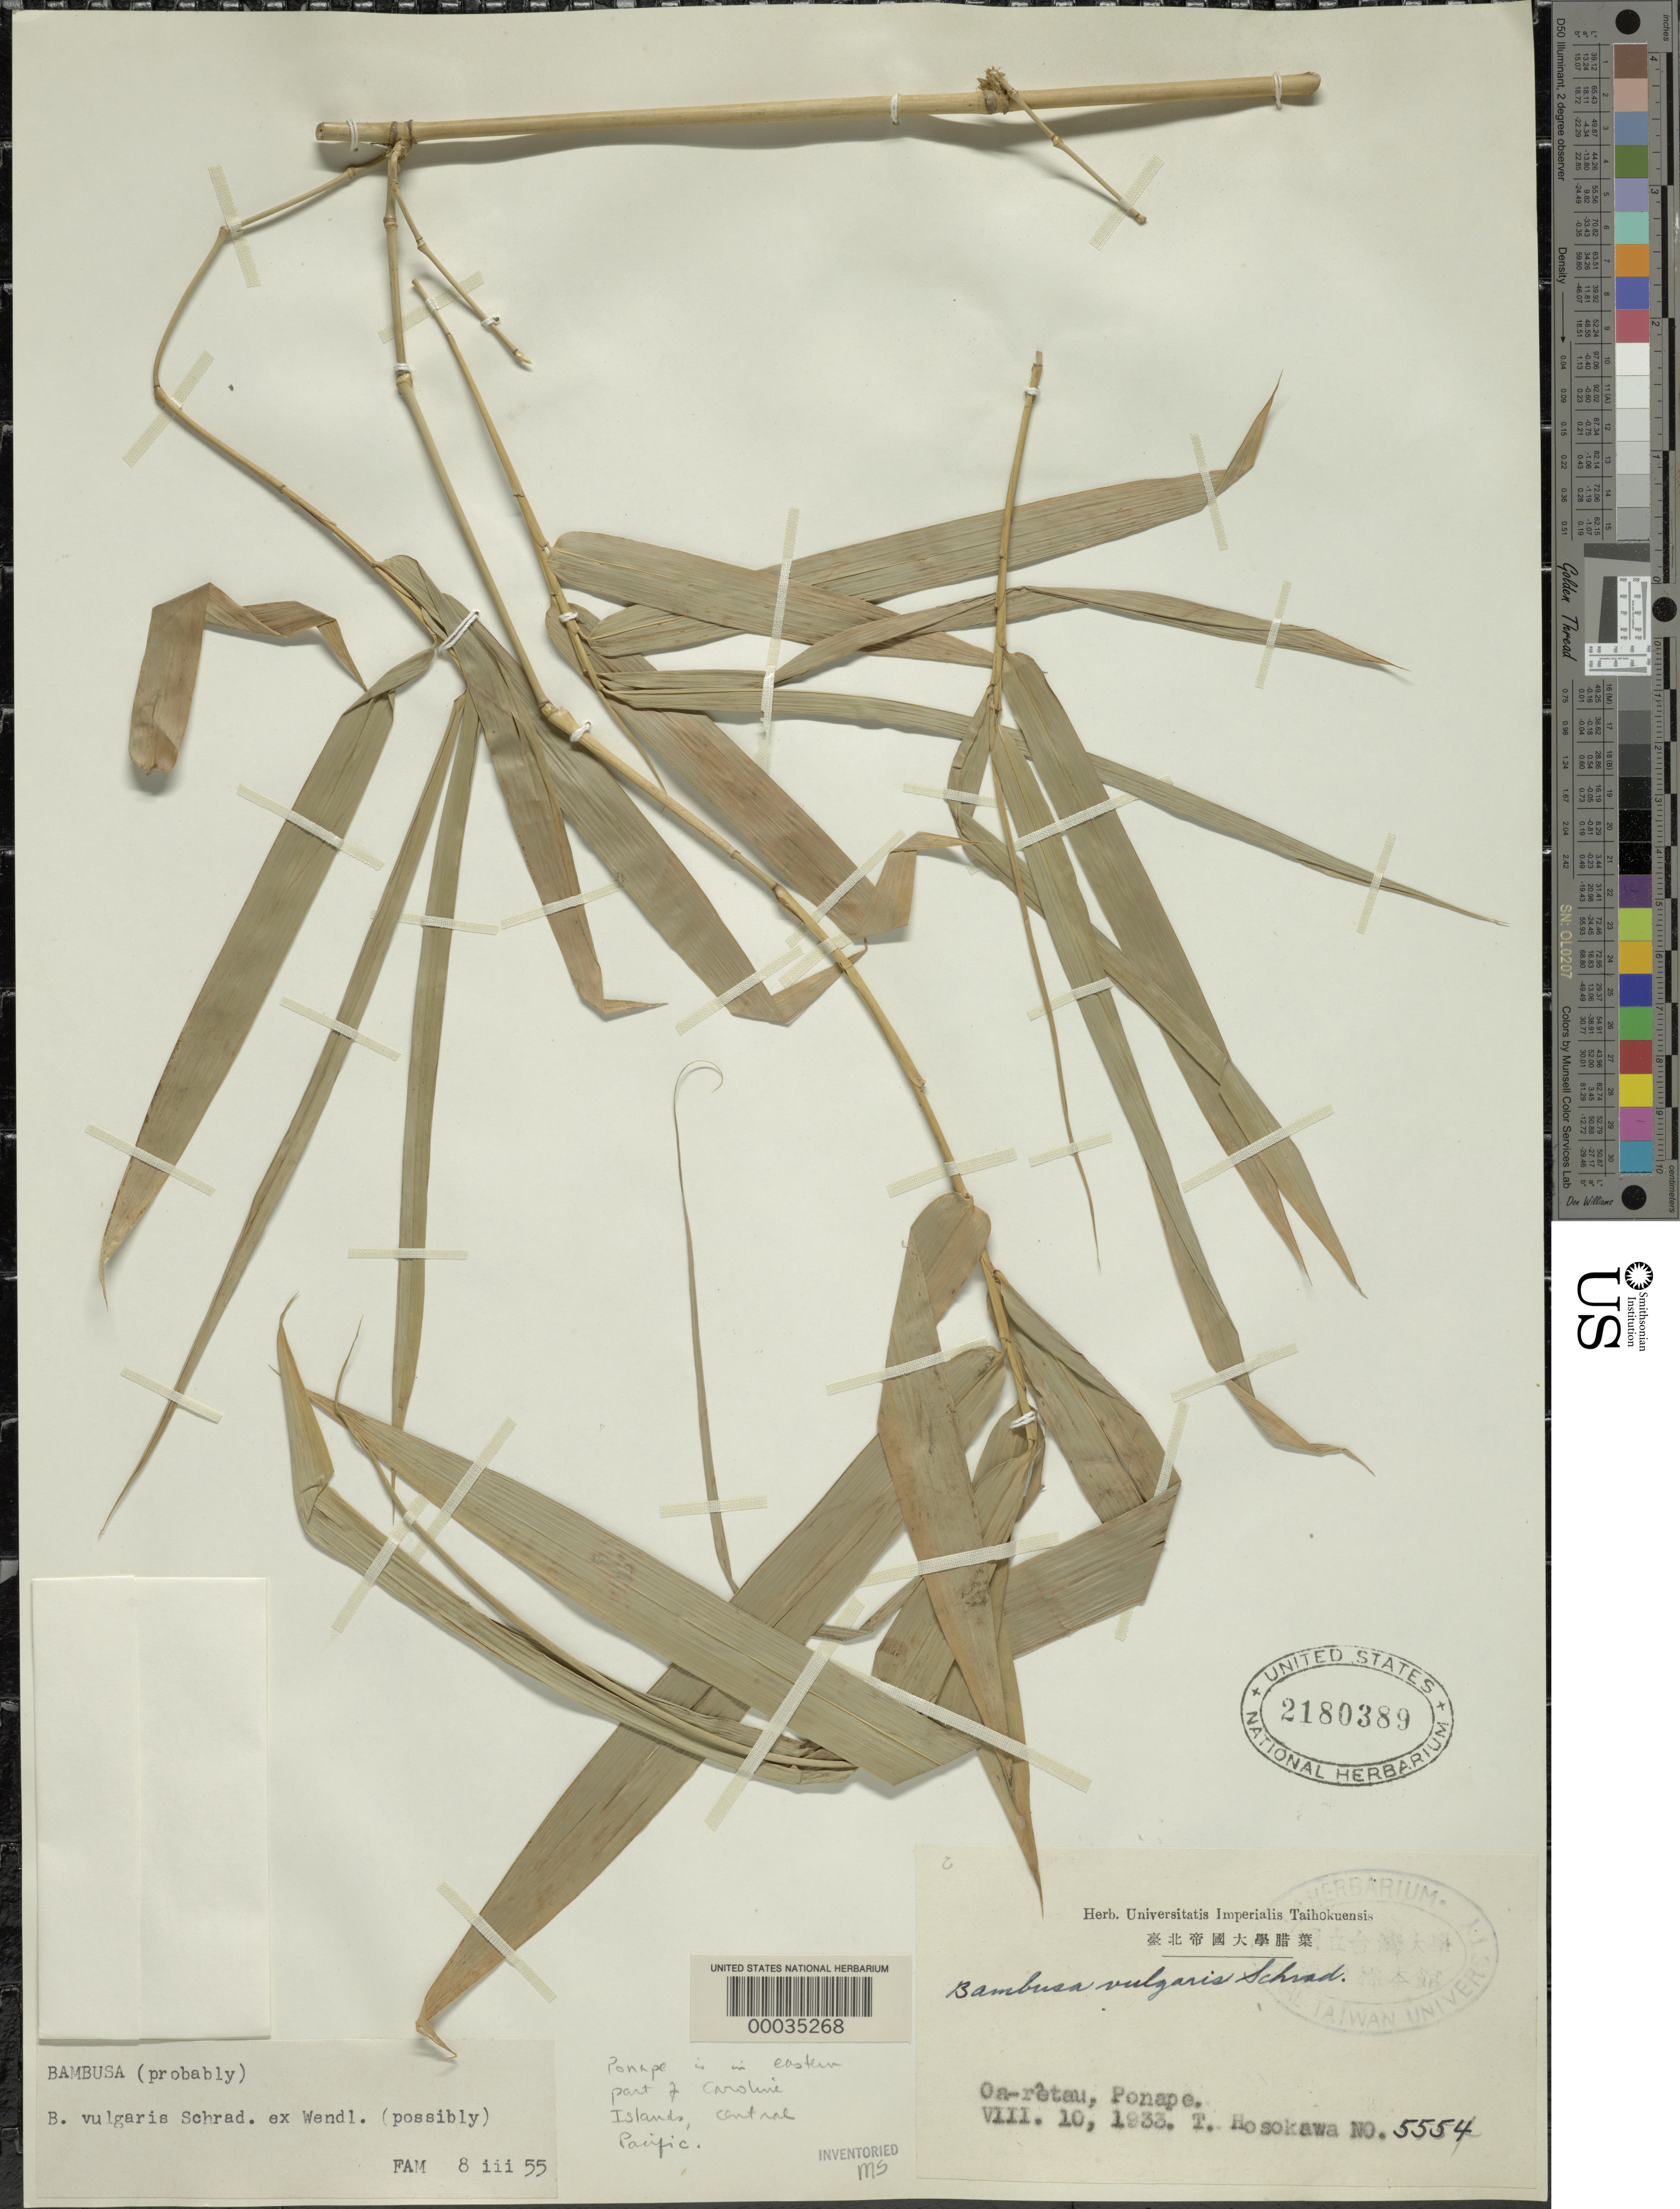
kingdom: Plantae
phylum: Tracheophyta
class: Liliopsida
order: Poales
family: Poaceae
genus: Bambusa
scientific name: Bambusa sp.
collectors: T. Hosokawa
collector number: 5554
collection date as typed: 10 Aug 1933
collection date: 1933-08-10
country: Micronesia, Federated States of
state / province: Pohnpei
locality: Oa-retau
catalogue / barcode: US 2180389